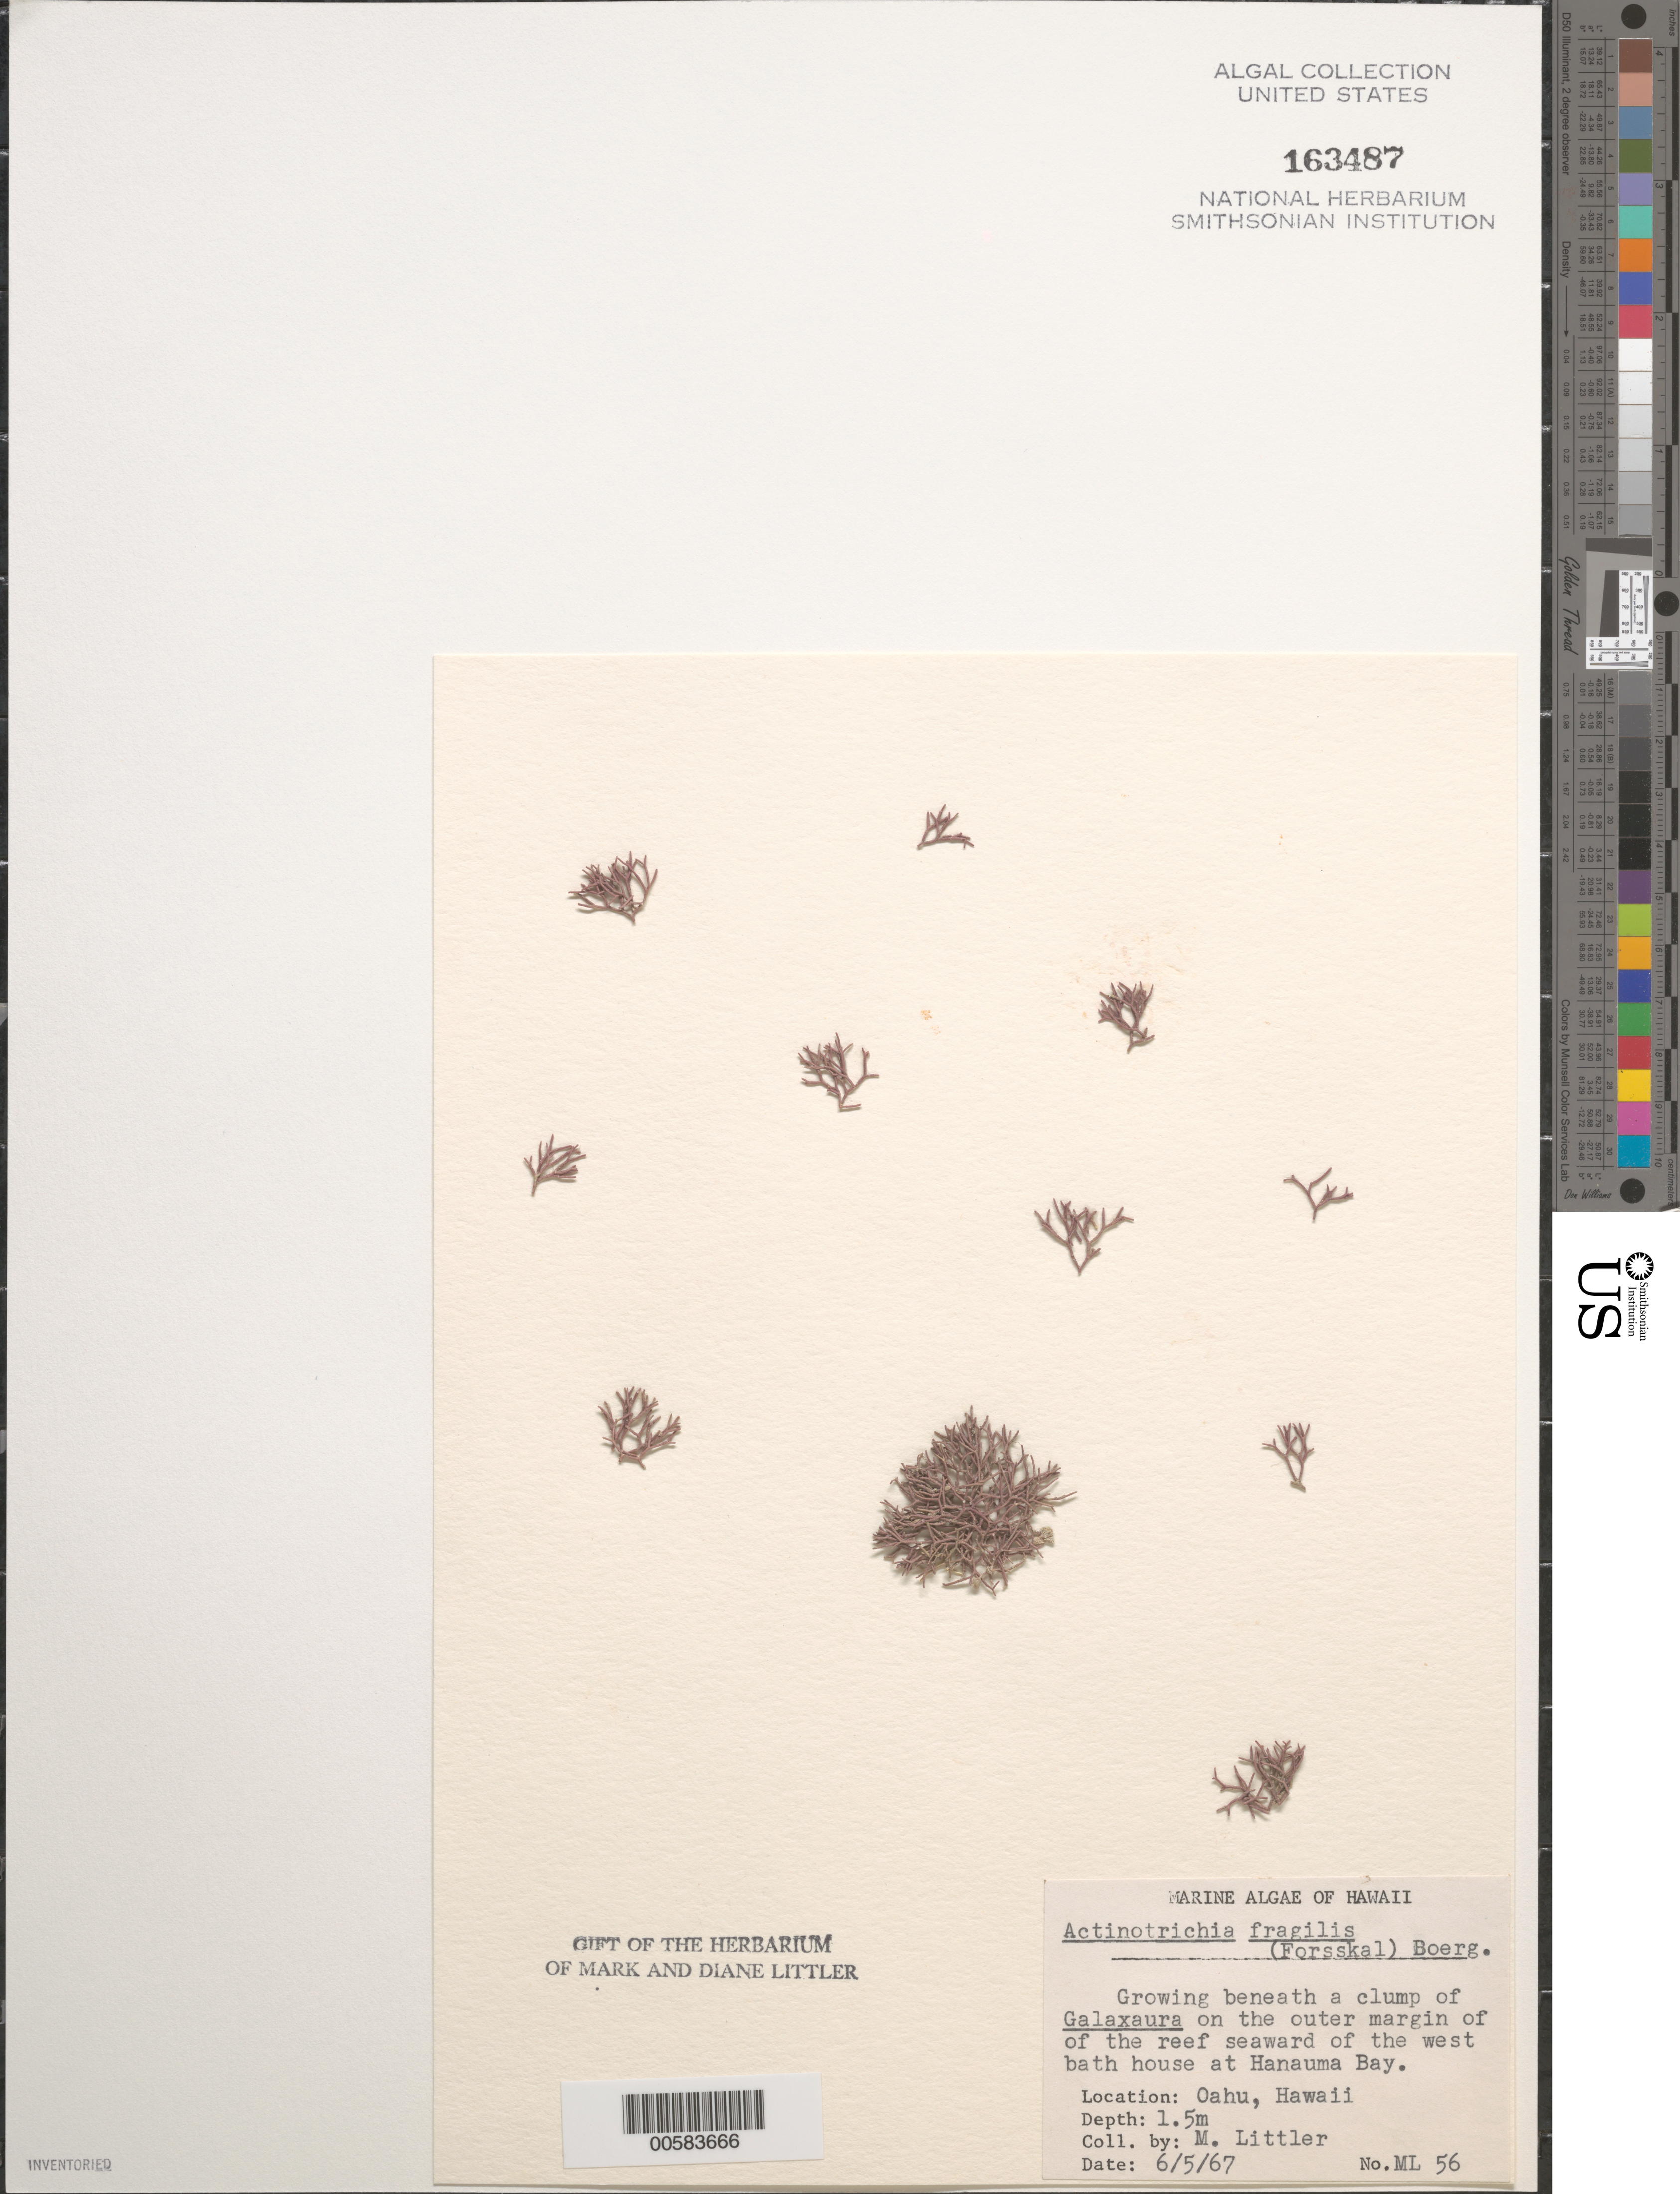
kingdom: Plantae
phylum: Rhodophyta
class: Florideophyceae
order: Nemaliales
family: Galaxauraceae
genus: Actinotrichia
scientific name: Actinotrichia fragilis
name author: (Forssk.) Børgesen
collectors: M. M. Littler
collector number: ML 56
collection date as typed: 05 Jun 1967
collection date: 1967-06-05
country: United States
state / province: Hawaii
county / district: Honolulu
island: Oahu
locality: Hanauma Bay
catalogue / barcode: US 163487